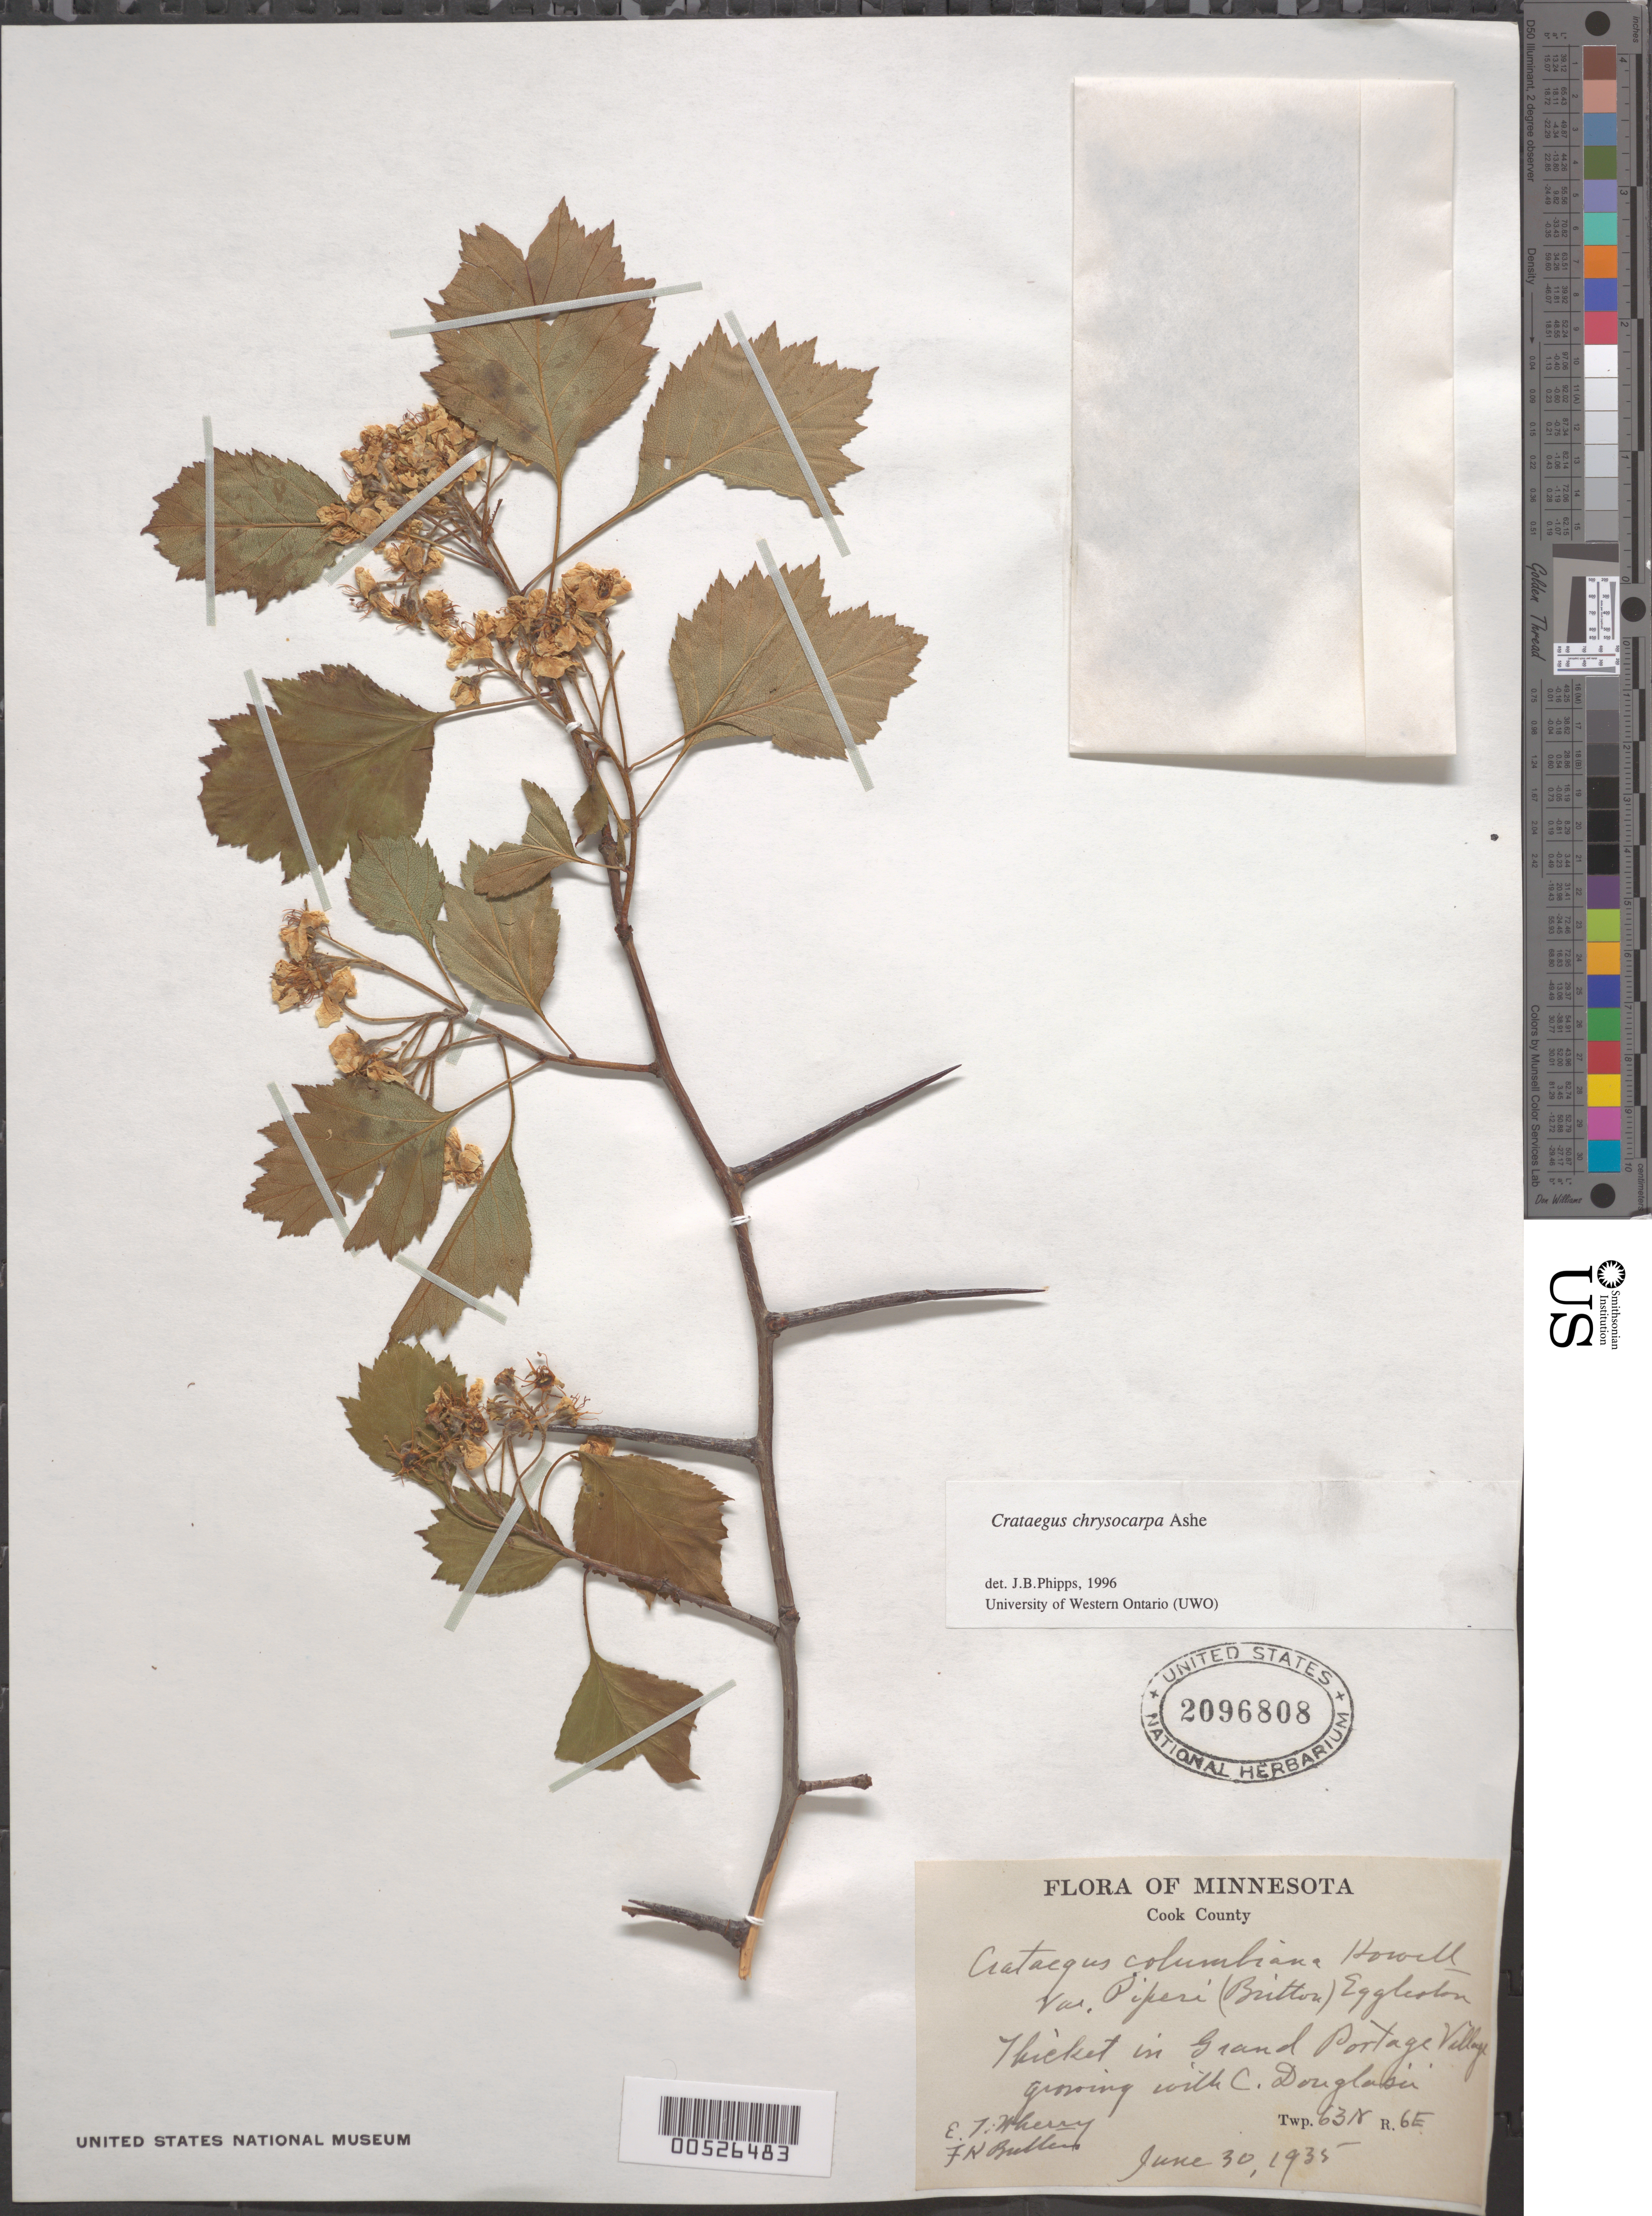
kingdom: Plantae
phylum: Tracheophyta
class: Magnoliopsida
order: Rosales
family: Rosaceae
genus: Crataegus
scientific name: Crataegus chrysocarpa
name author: Ashe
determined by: Phipps, James B., (UWO), University of Western Ontario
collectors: E. T. Wherry & F. Bullens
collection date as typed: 30 Jun 1935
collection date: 1935-06-30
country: United States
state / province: Minnesota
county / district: Cook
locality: Grand Portage Village. Twp. 63N R. 6E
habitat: Thickets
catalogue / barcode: US 2096808